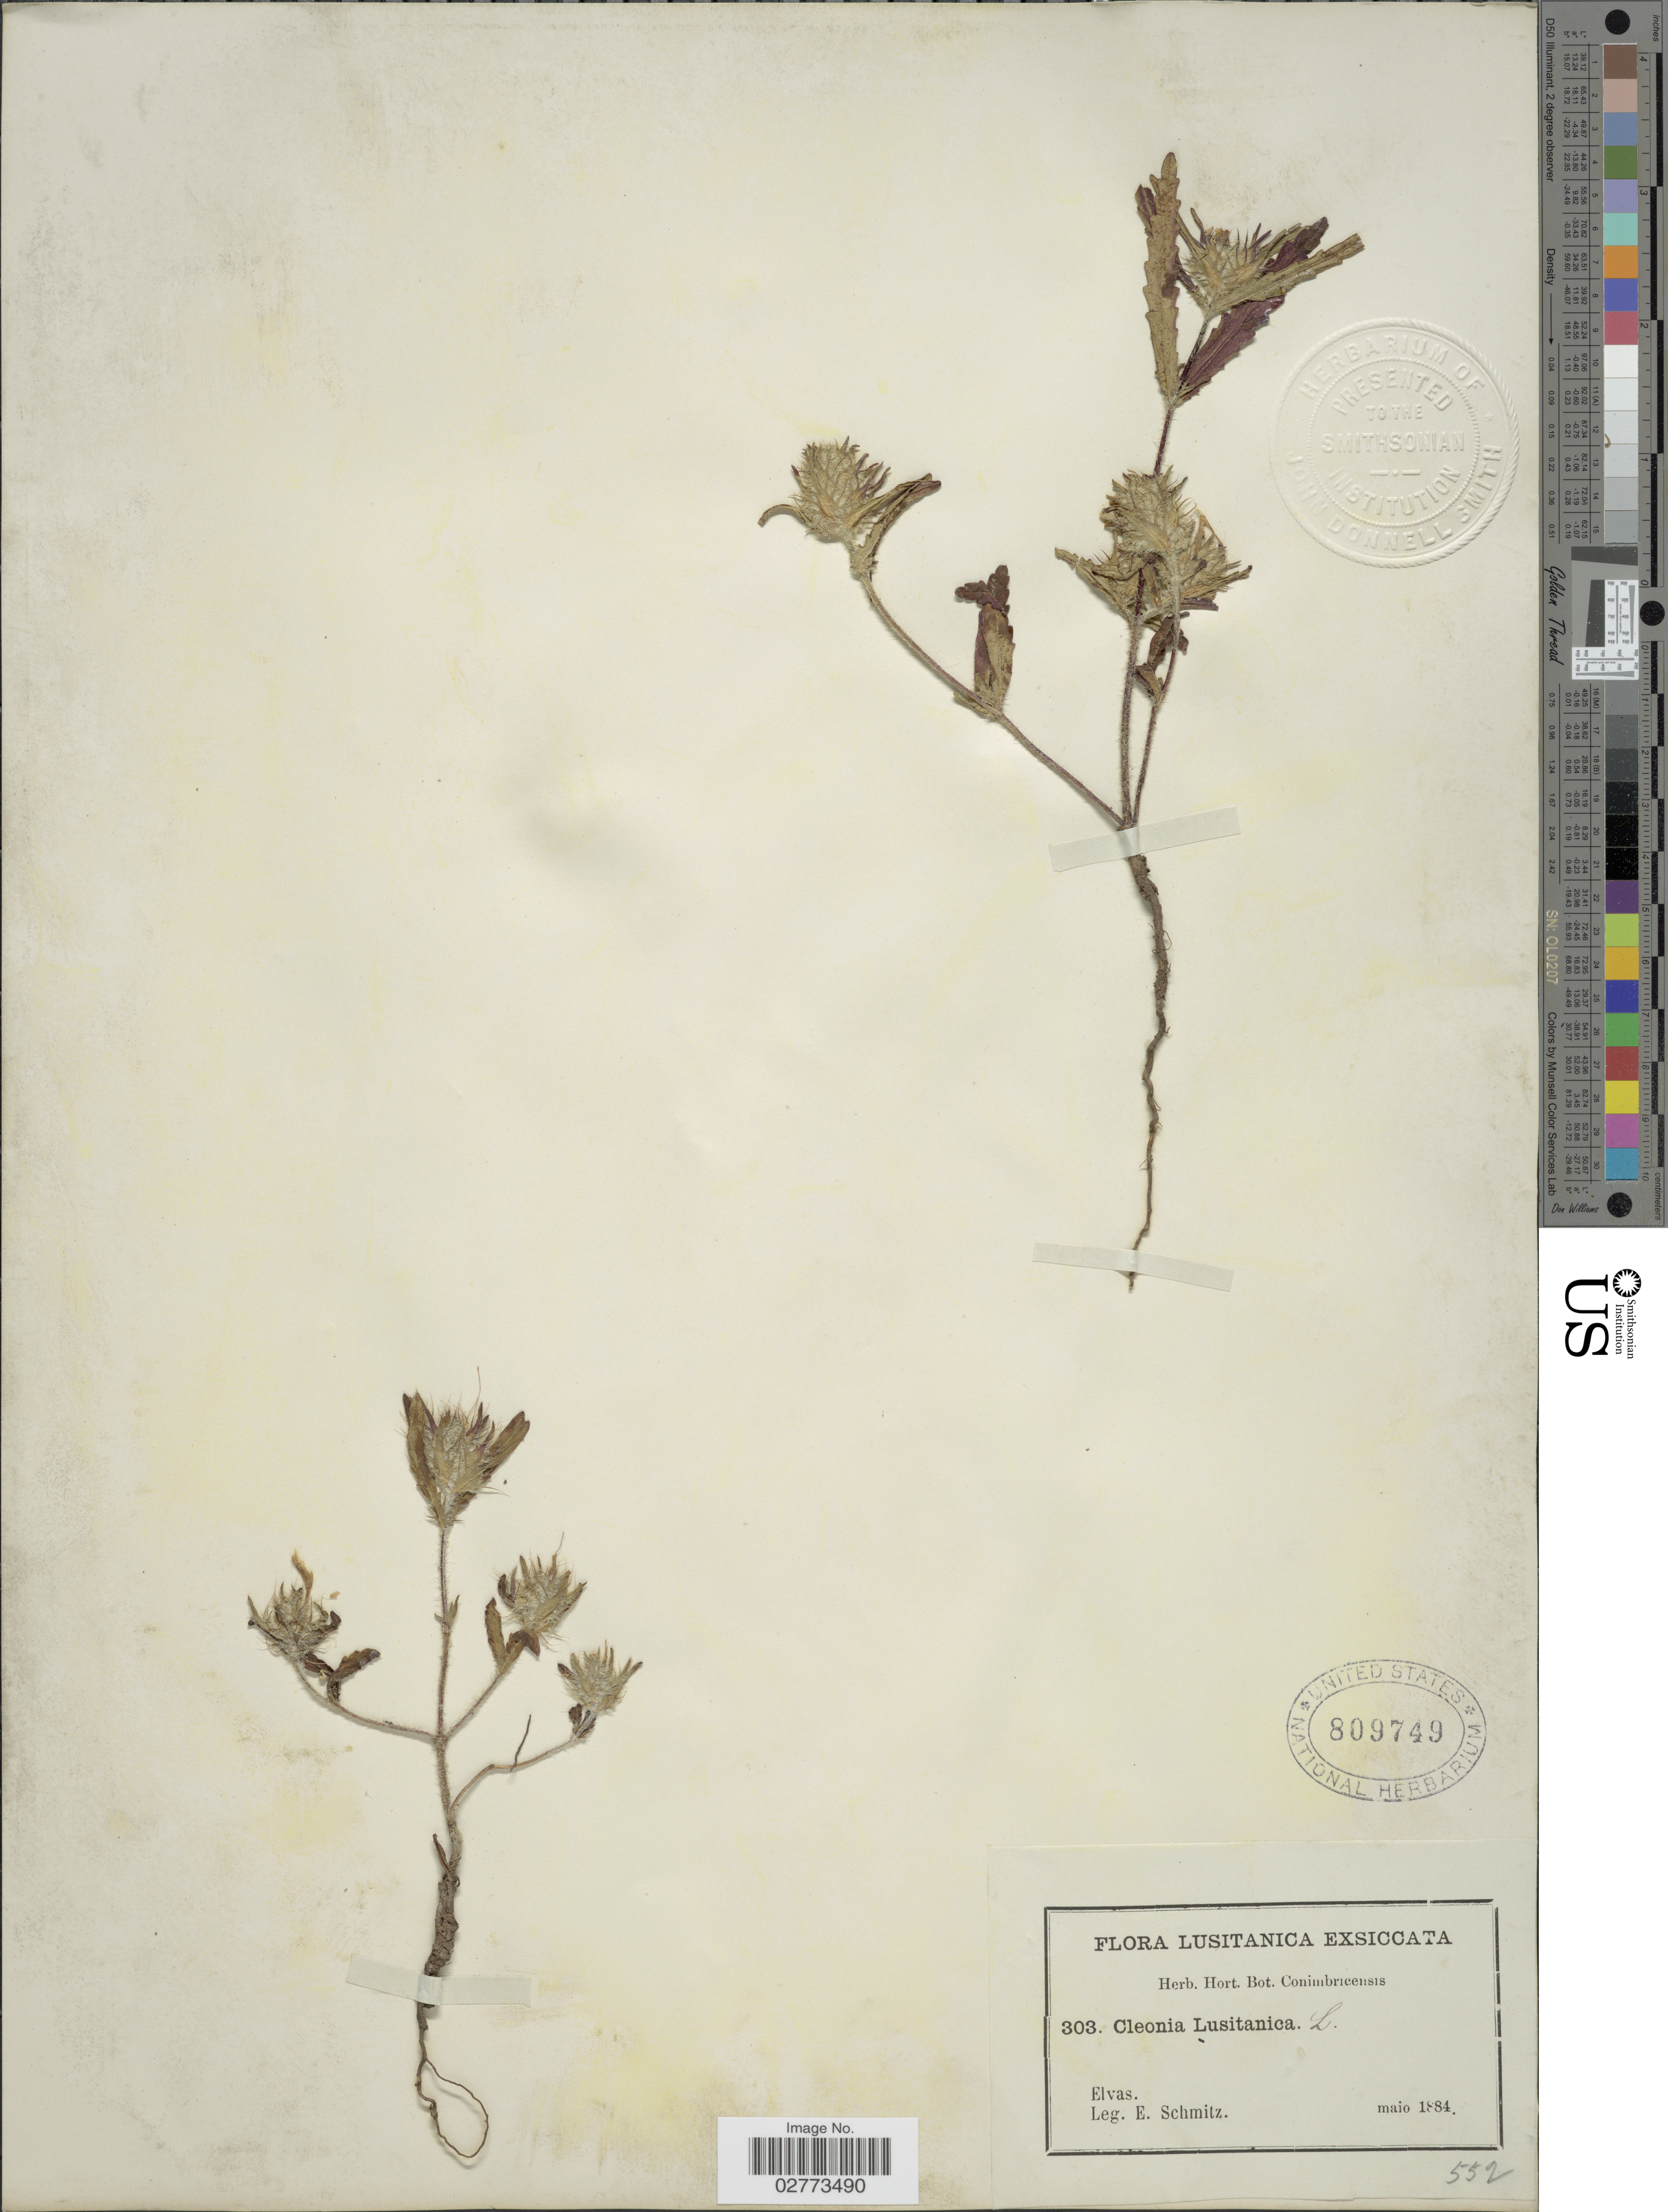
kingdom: Plantae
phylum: Tracheophyta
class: Magnoliopsida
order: Lamiales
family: Lamiaceae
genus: Cleonia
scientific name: Cleonia lusitanica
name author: (L.) L.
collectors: E. Schmitz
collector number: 303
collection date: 1884-05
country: Portugal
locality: Lusitanica, Elvas.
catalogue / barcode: US 809749